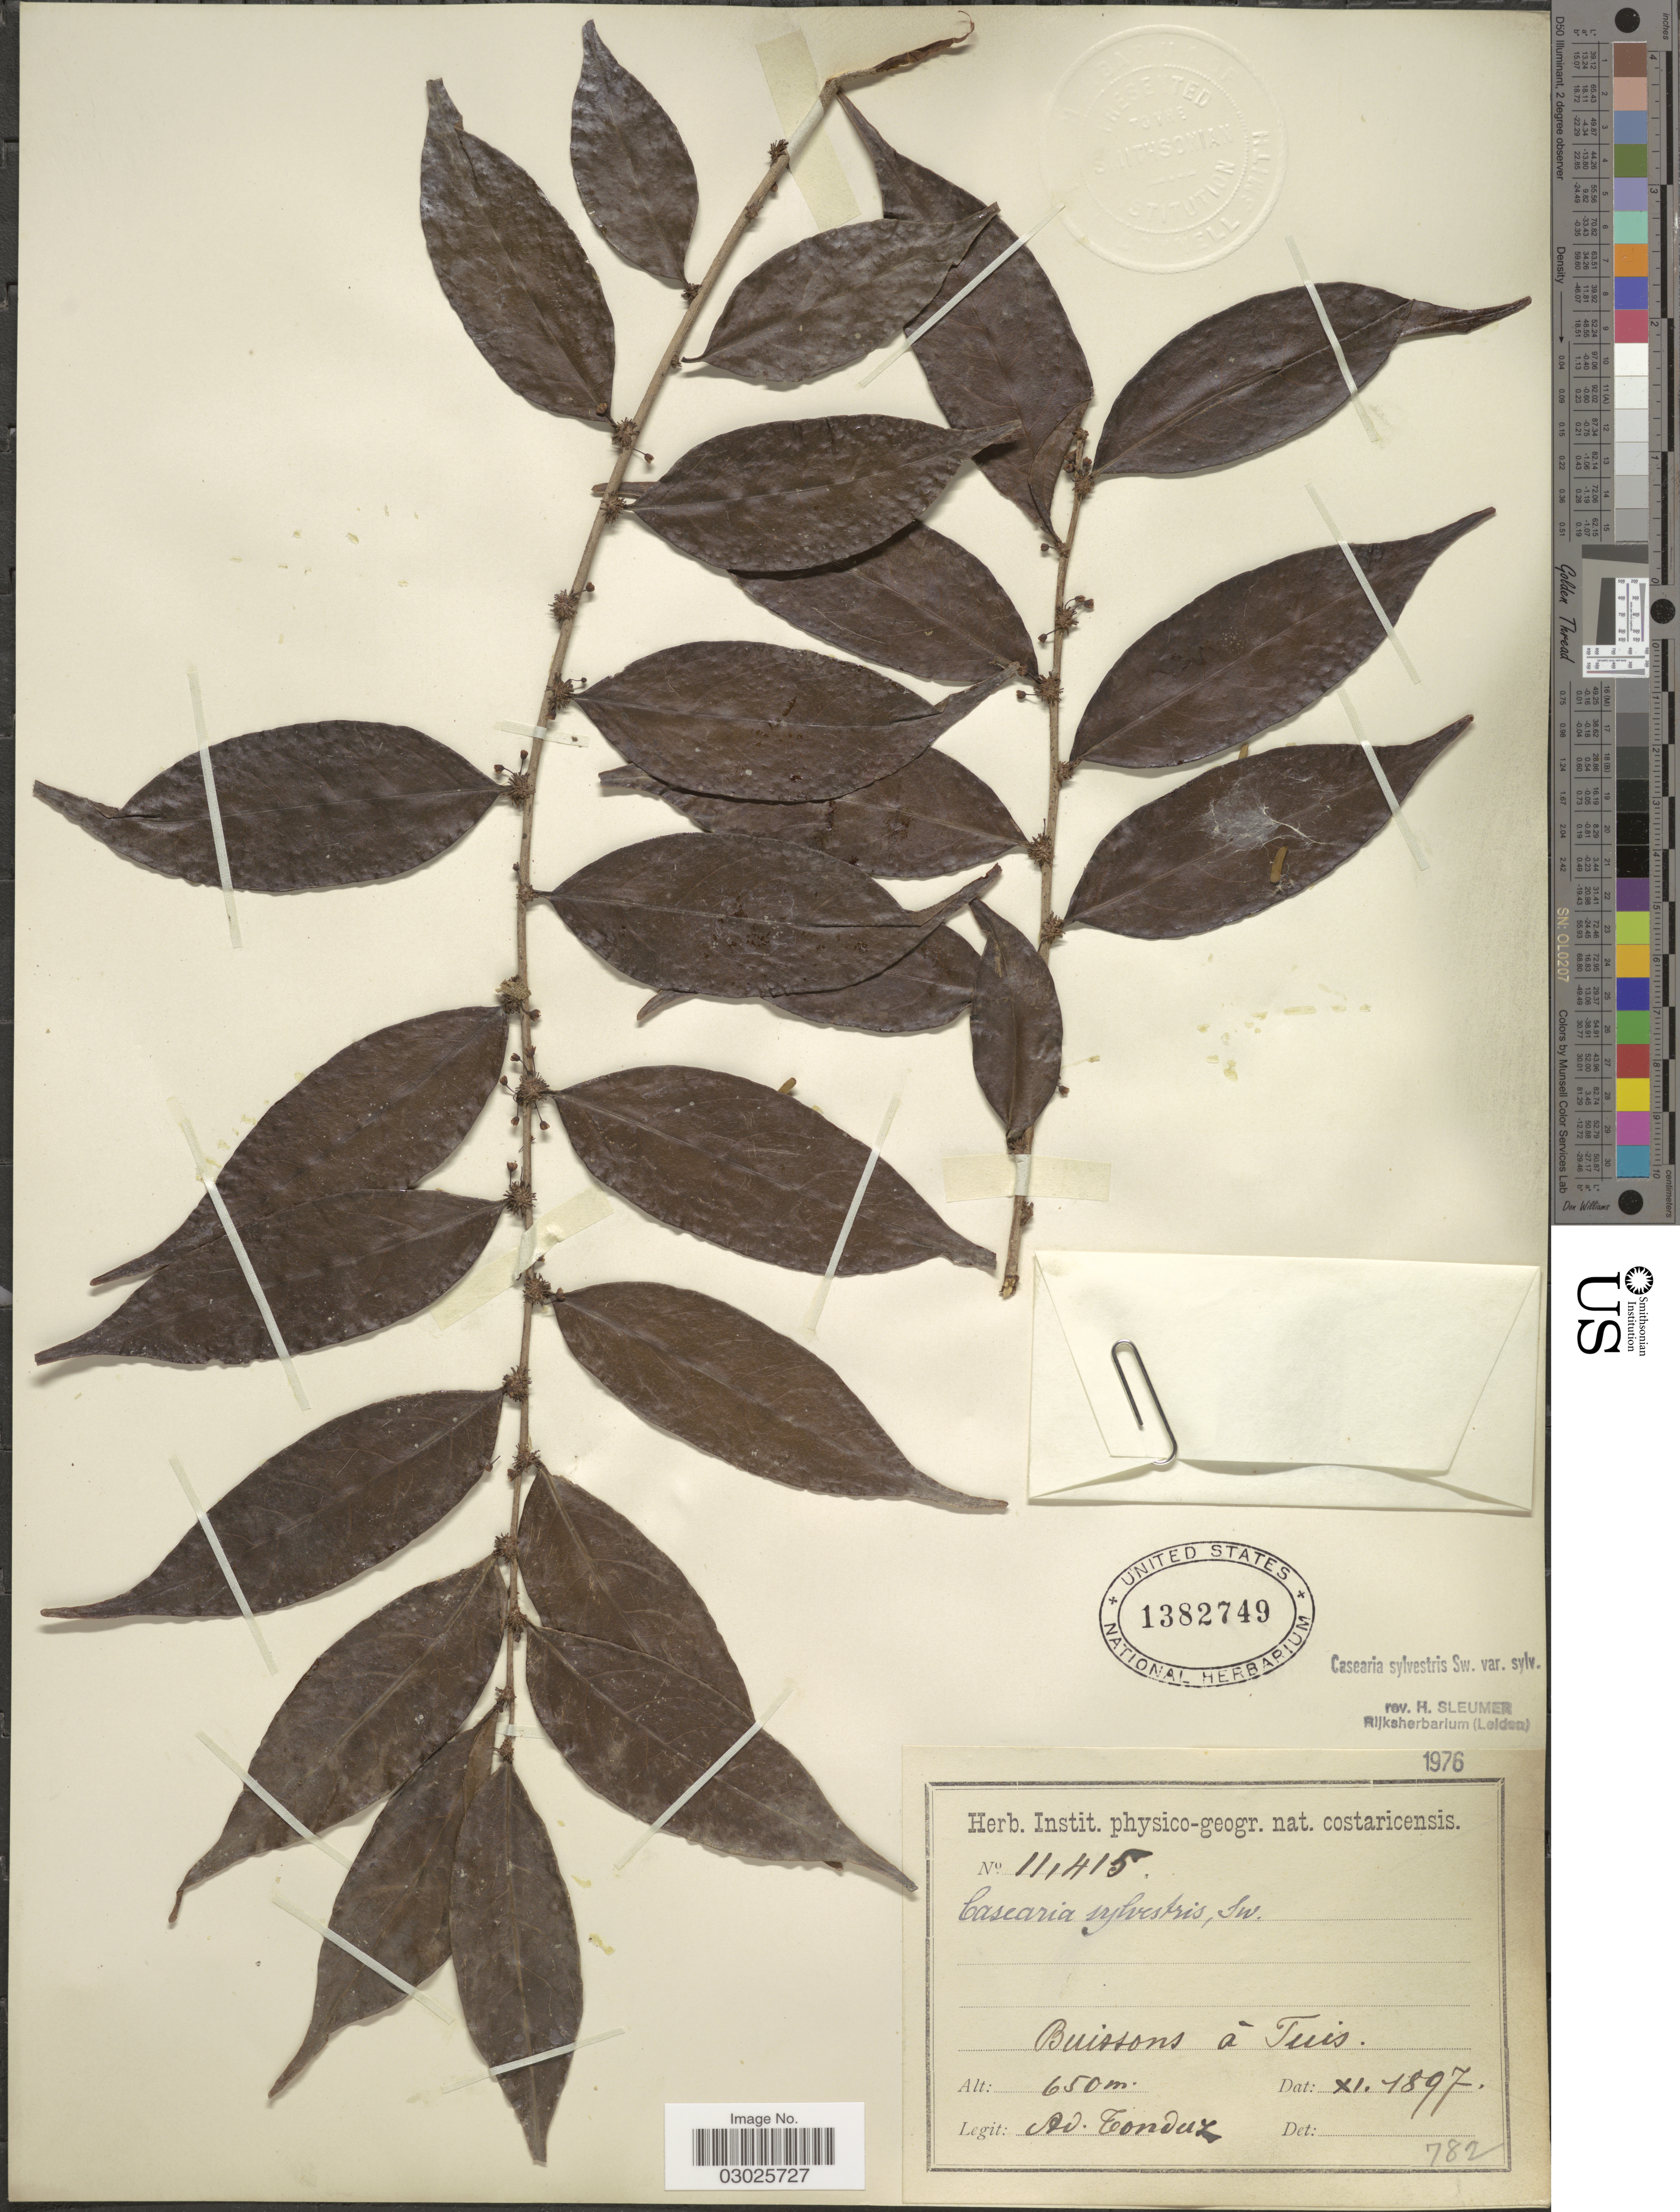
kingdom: Plantae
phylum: Tracheophyta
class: Magnoliopsida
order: Malpighiales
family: Salicaceae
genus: Casearia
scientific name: Casearia sylvestris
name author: Sw.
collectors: A. Tonduz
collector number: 11415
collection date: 1897-11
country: Costa Rica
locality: Buissons á Tuis.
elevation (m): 650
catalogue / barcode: US 1382749